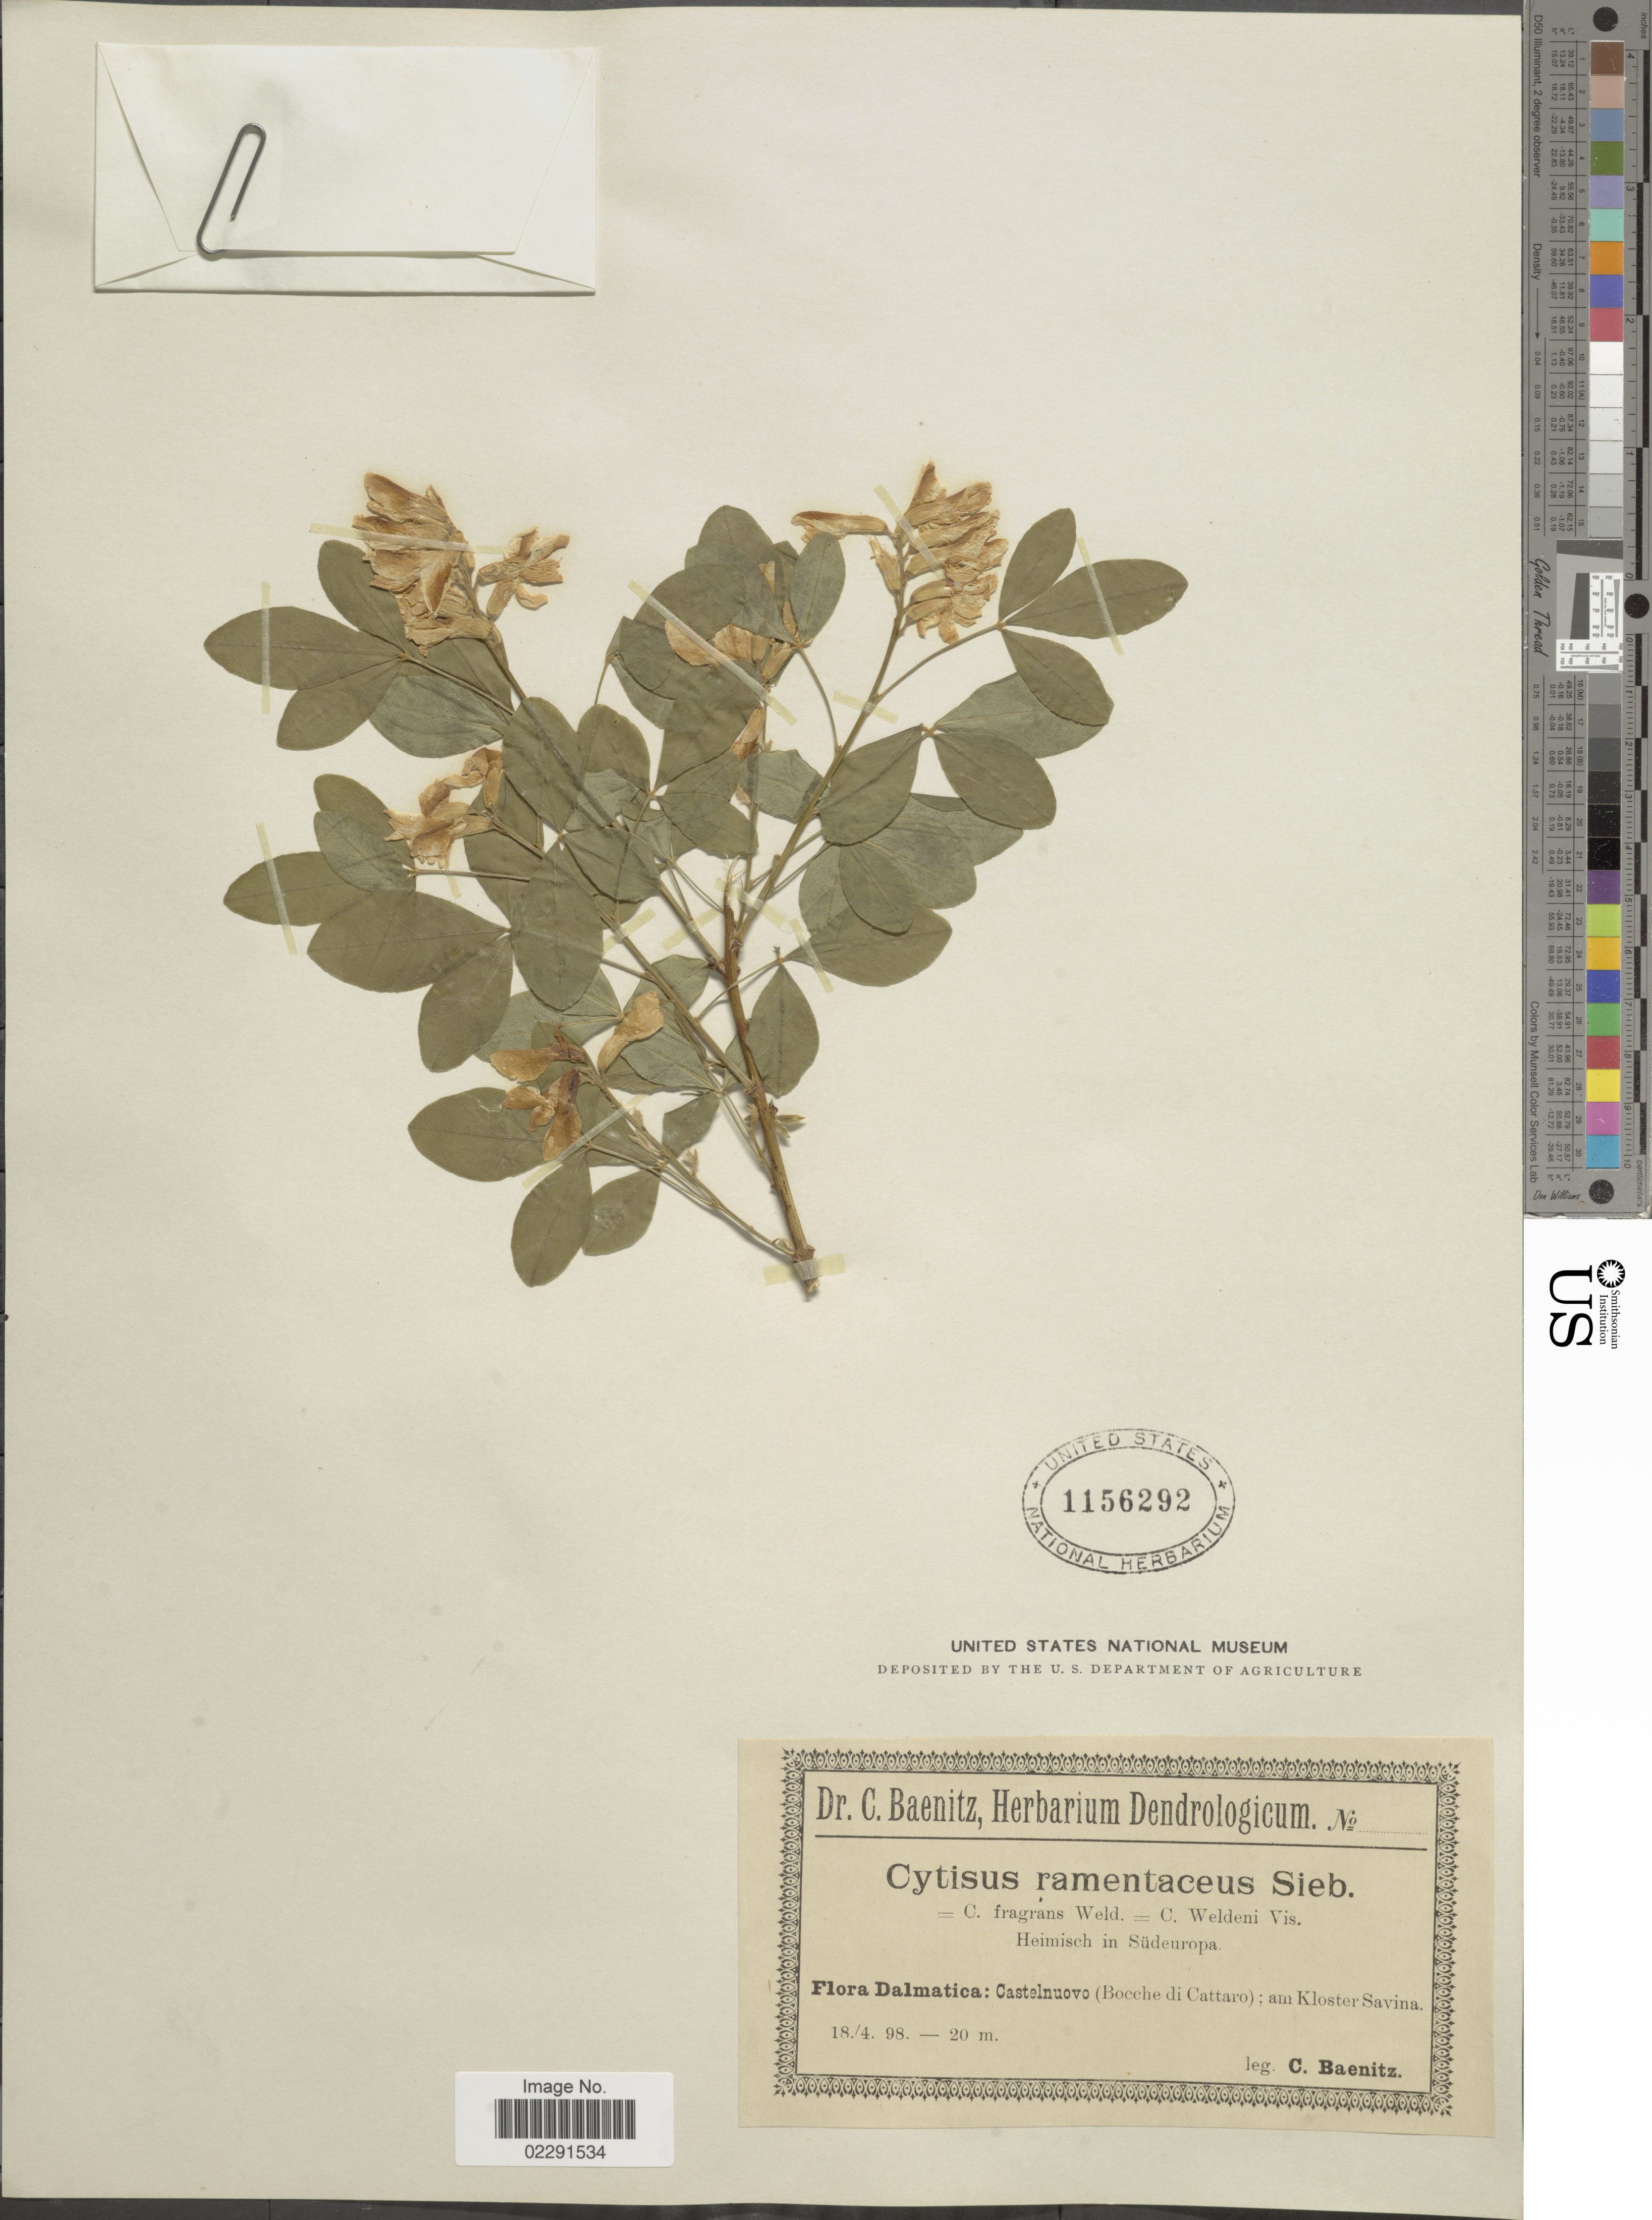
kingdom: Plantae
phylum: Tracheophyta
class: Magnoliopsida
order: Fabales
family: Fabaceae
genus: Petteria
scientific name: Petteria ramentacea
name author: (Sieber) C. Presl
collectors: C. G. Baenitz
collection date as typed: Transcribed d/m/y: 18/4/98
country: Croatia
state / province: Split-Dalmatia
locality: Dalmatica: Castelnuevo (Bocche di Cattaro); am Kloster Savina.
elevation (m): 20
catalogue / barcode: US 115692